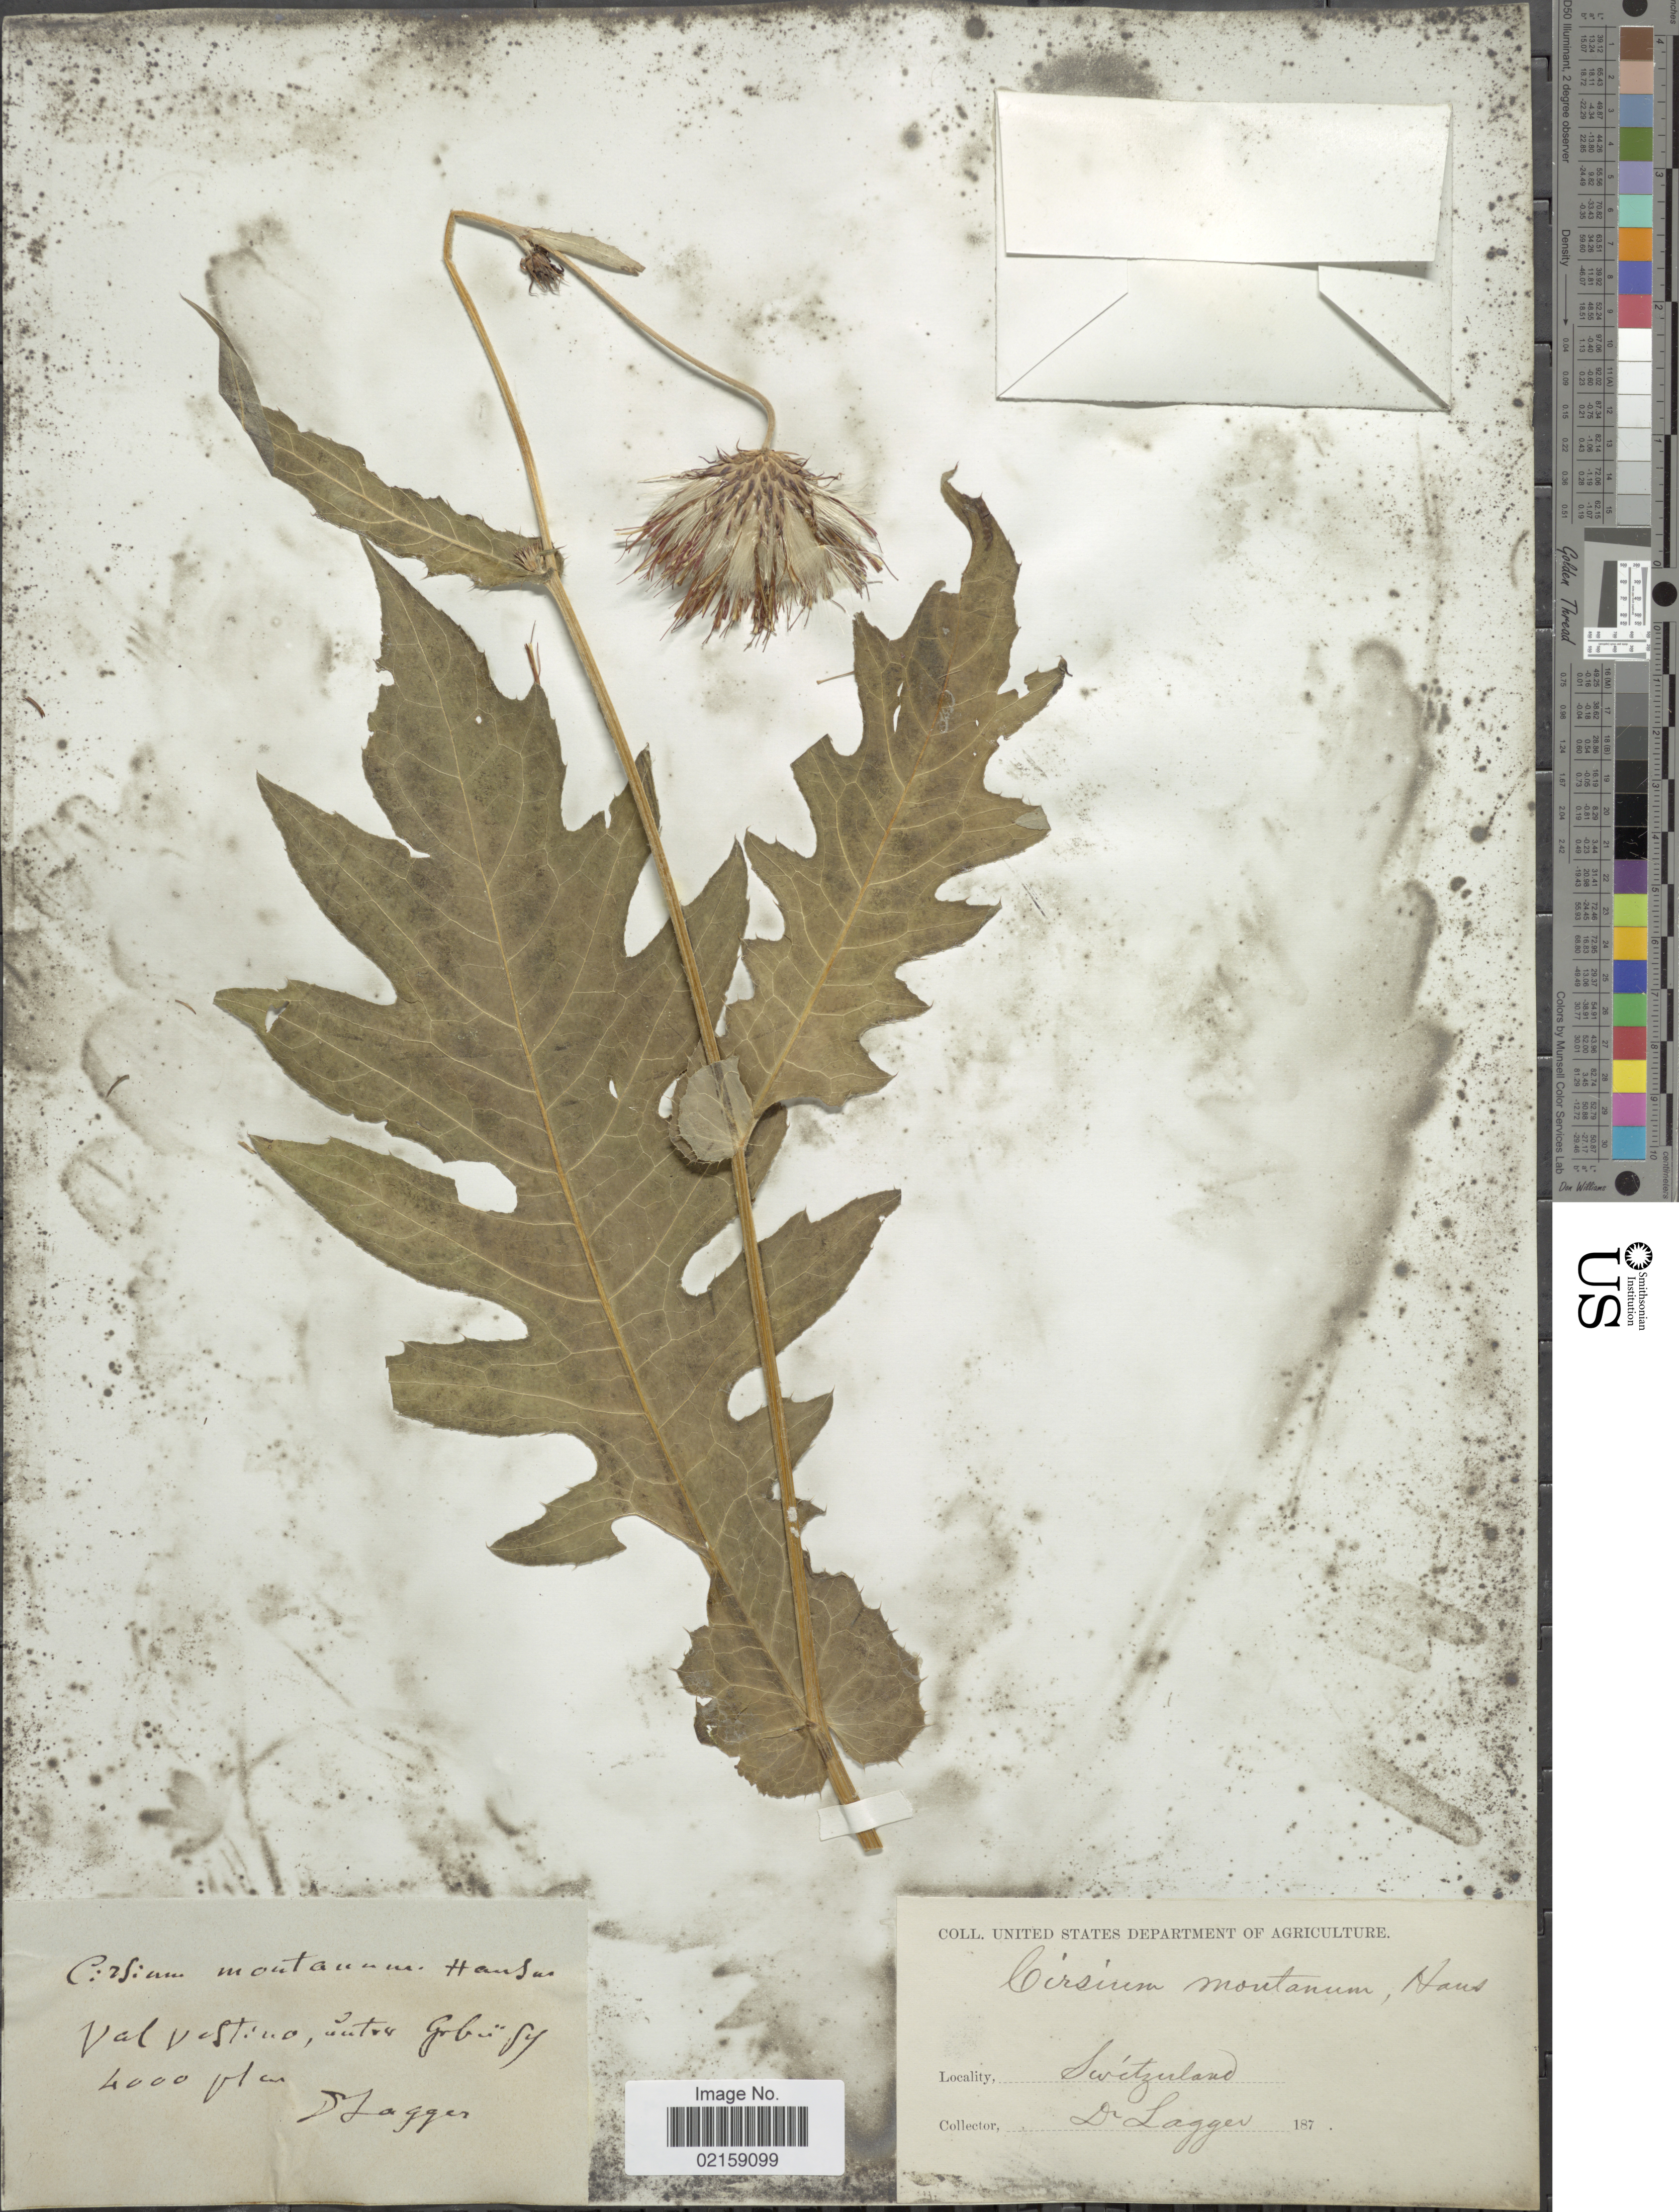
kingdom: Plantae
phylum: Tracheophyta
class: Magnoliopsida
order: Asterales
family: Asteraceae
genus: Cirsium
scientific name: Cirsium montanum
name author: (Waldst. & Kit.) Spreng.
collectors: D. Lagger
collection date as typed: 187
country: Italy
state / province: Lombardy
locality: Val Vestino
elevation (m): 1219